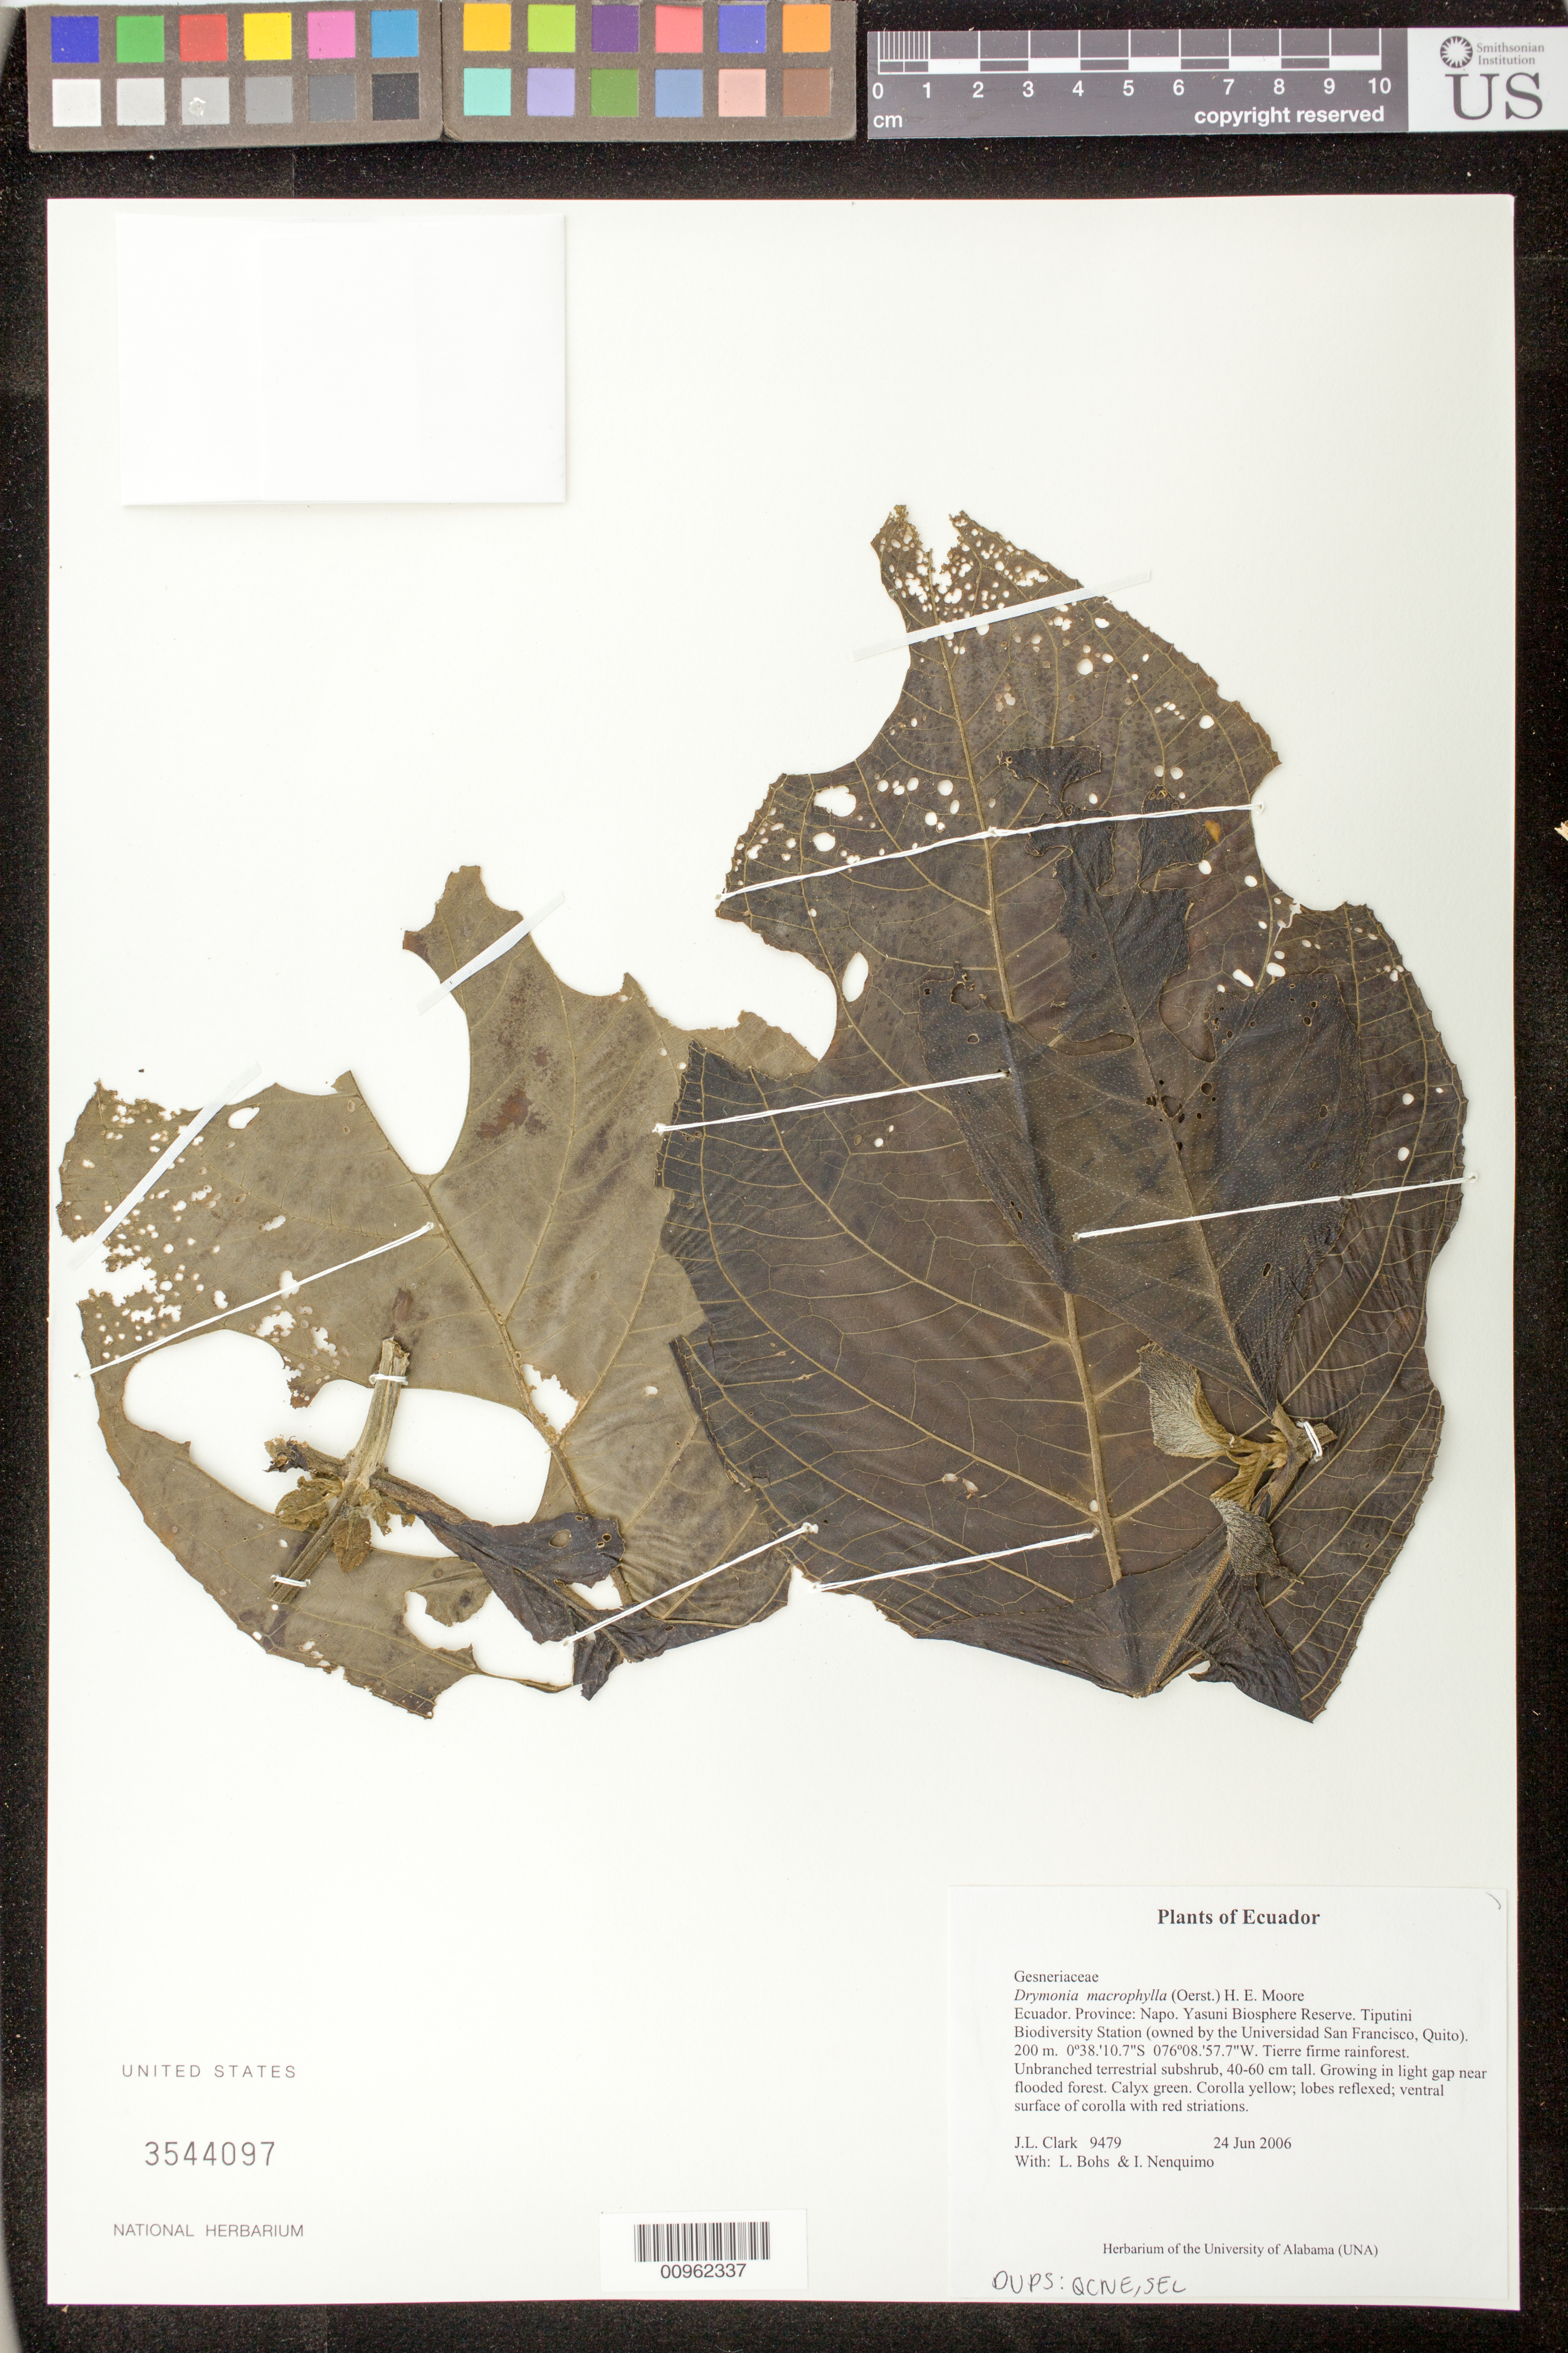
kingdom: Plantae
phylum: Tracheophyta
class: Magnoliopsida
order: Lamiales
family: Gesneriaceae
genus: Drymonia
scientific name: Drymonia macrophylla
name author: (Oerst.) H.E. Moore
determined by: Clark, J. L., (SEL), The Marie Selby Botanical Garden (UNITED STATES)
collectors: J. L. Clark, L. A. Bohs & I. Nenquimo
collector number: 9479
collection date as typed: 24 Jun 2006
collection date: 2006-06-24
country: Ecuador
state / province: Napo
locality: Yasuni Biosphere Reserve. Tiputini Biodiversity Station (owned by the Universidad San Francisco, Quito).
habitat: Tierre firme rainforest.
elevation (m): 200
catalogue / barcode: US 3544097